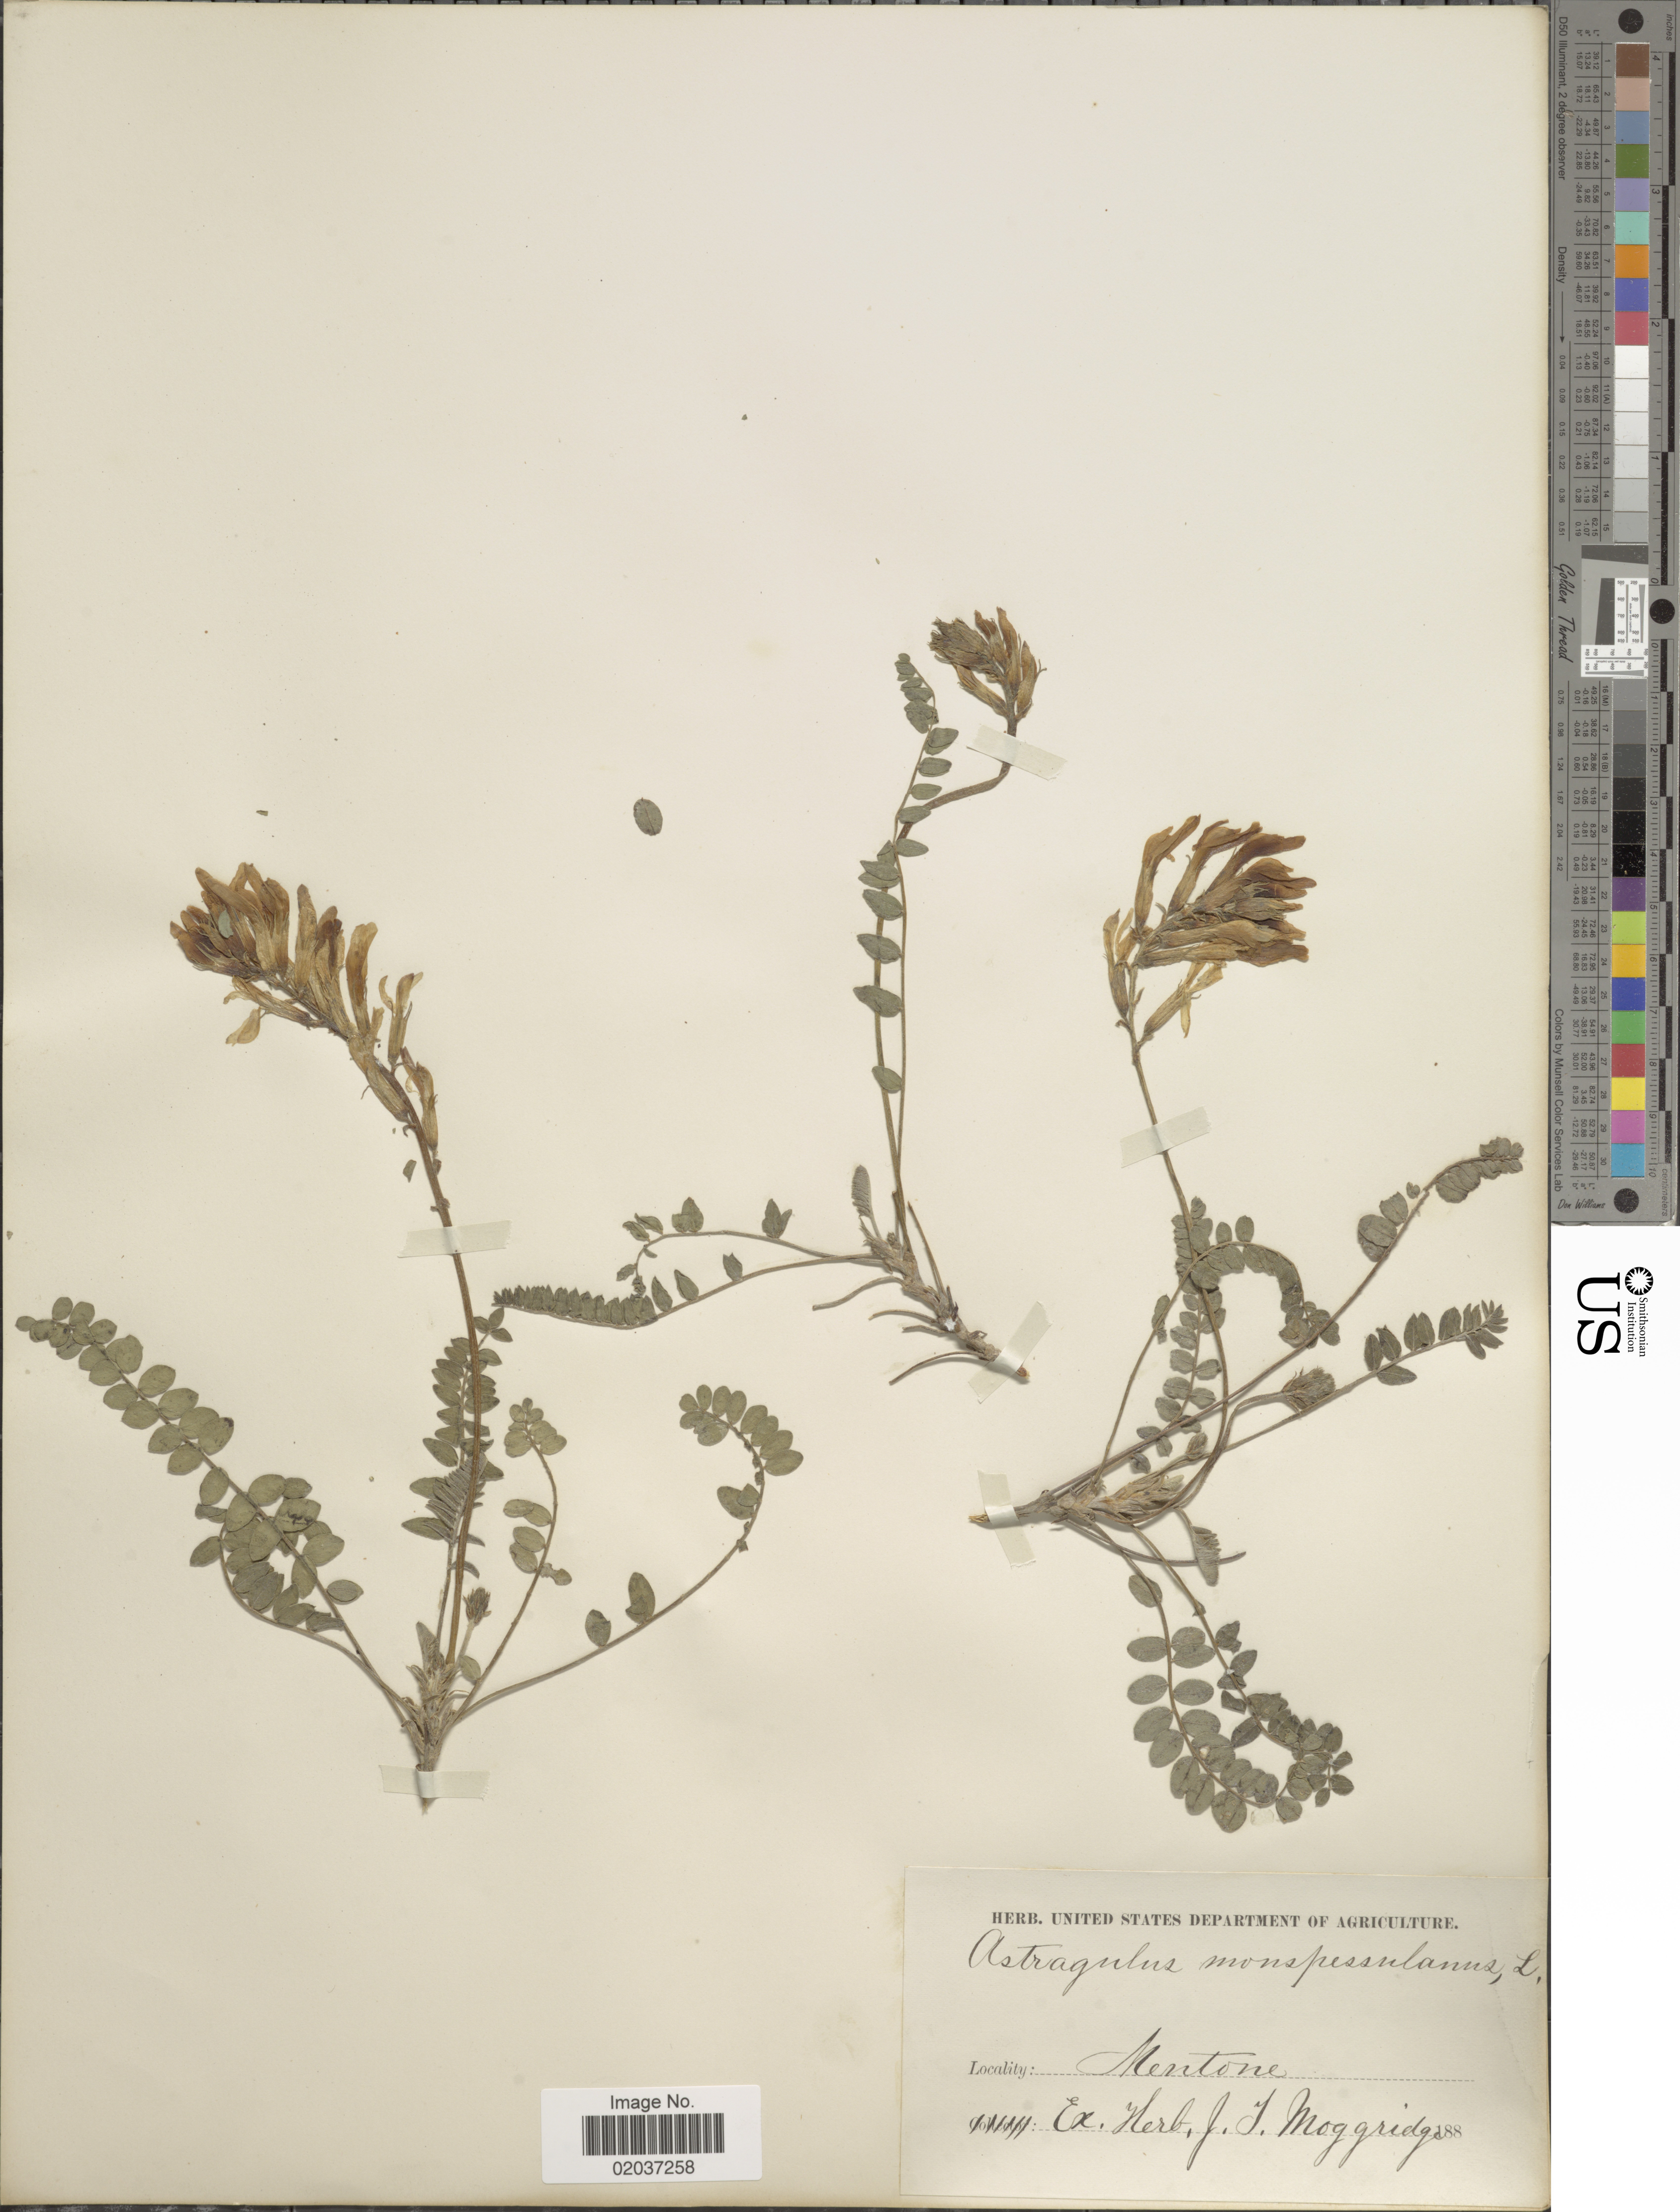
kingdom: Plantae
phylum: Tracheophyta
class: Magnoliopsida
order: Fabales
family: Fabaceae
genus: Astragalus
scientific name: Astragalus monspessulanus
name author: L.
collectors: ex herb. J.T. Moggridge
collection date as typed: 188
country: France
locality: Mentone.